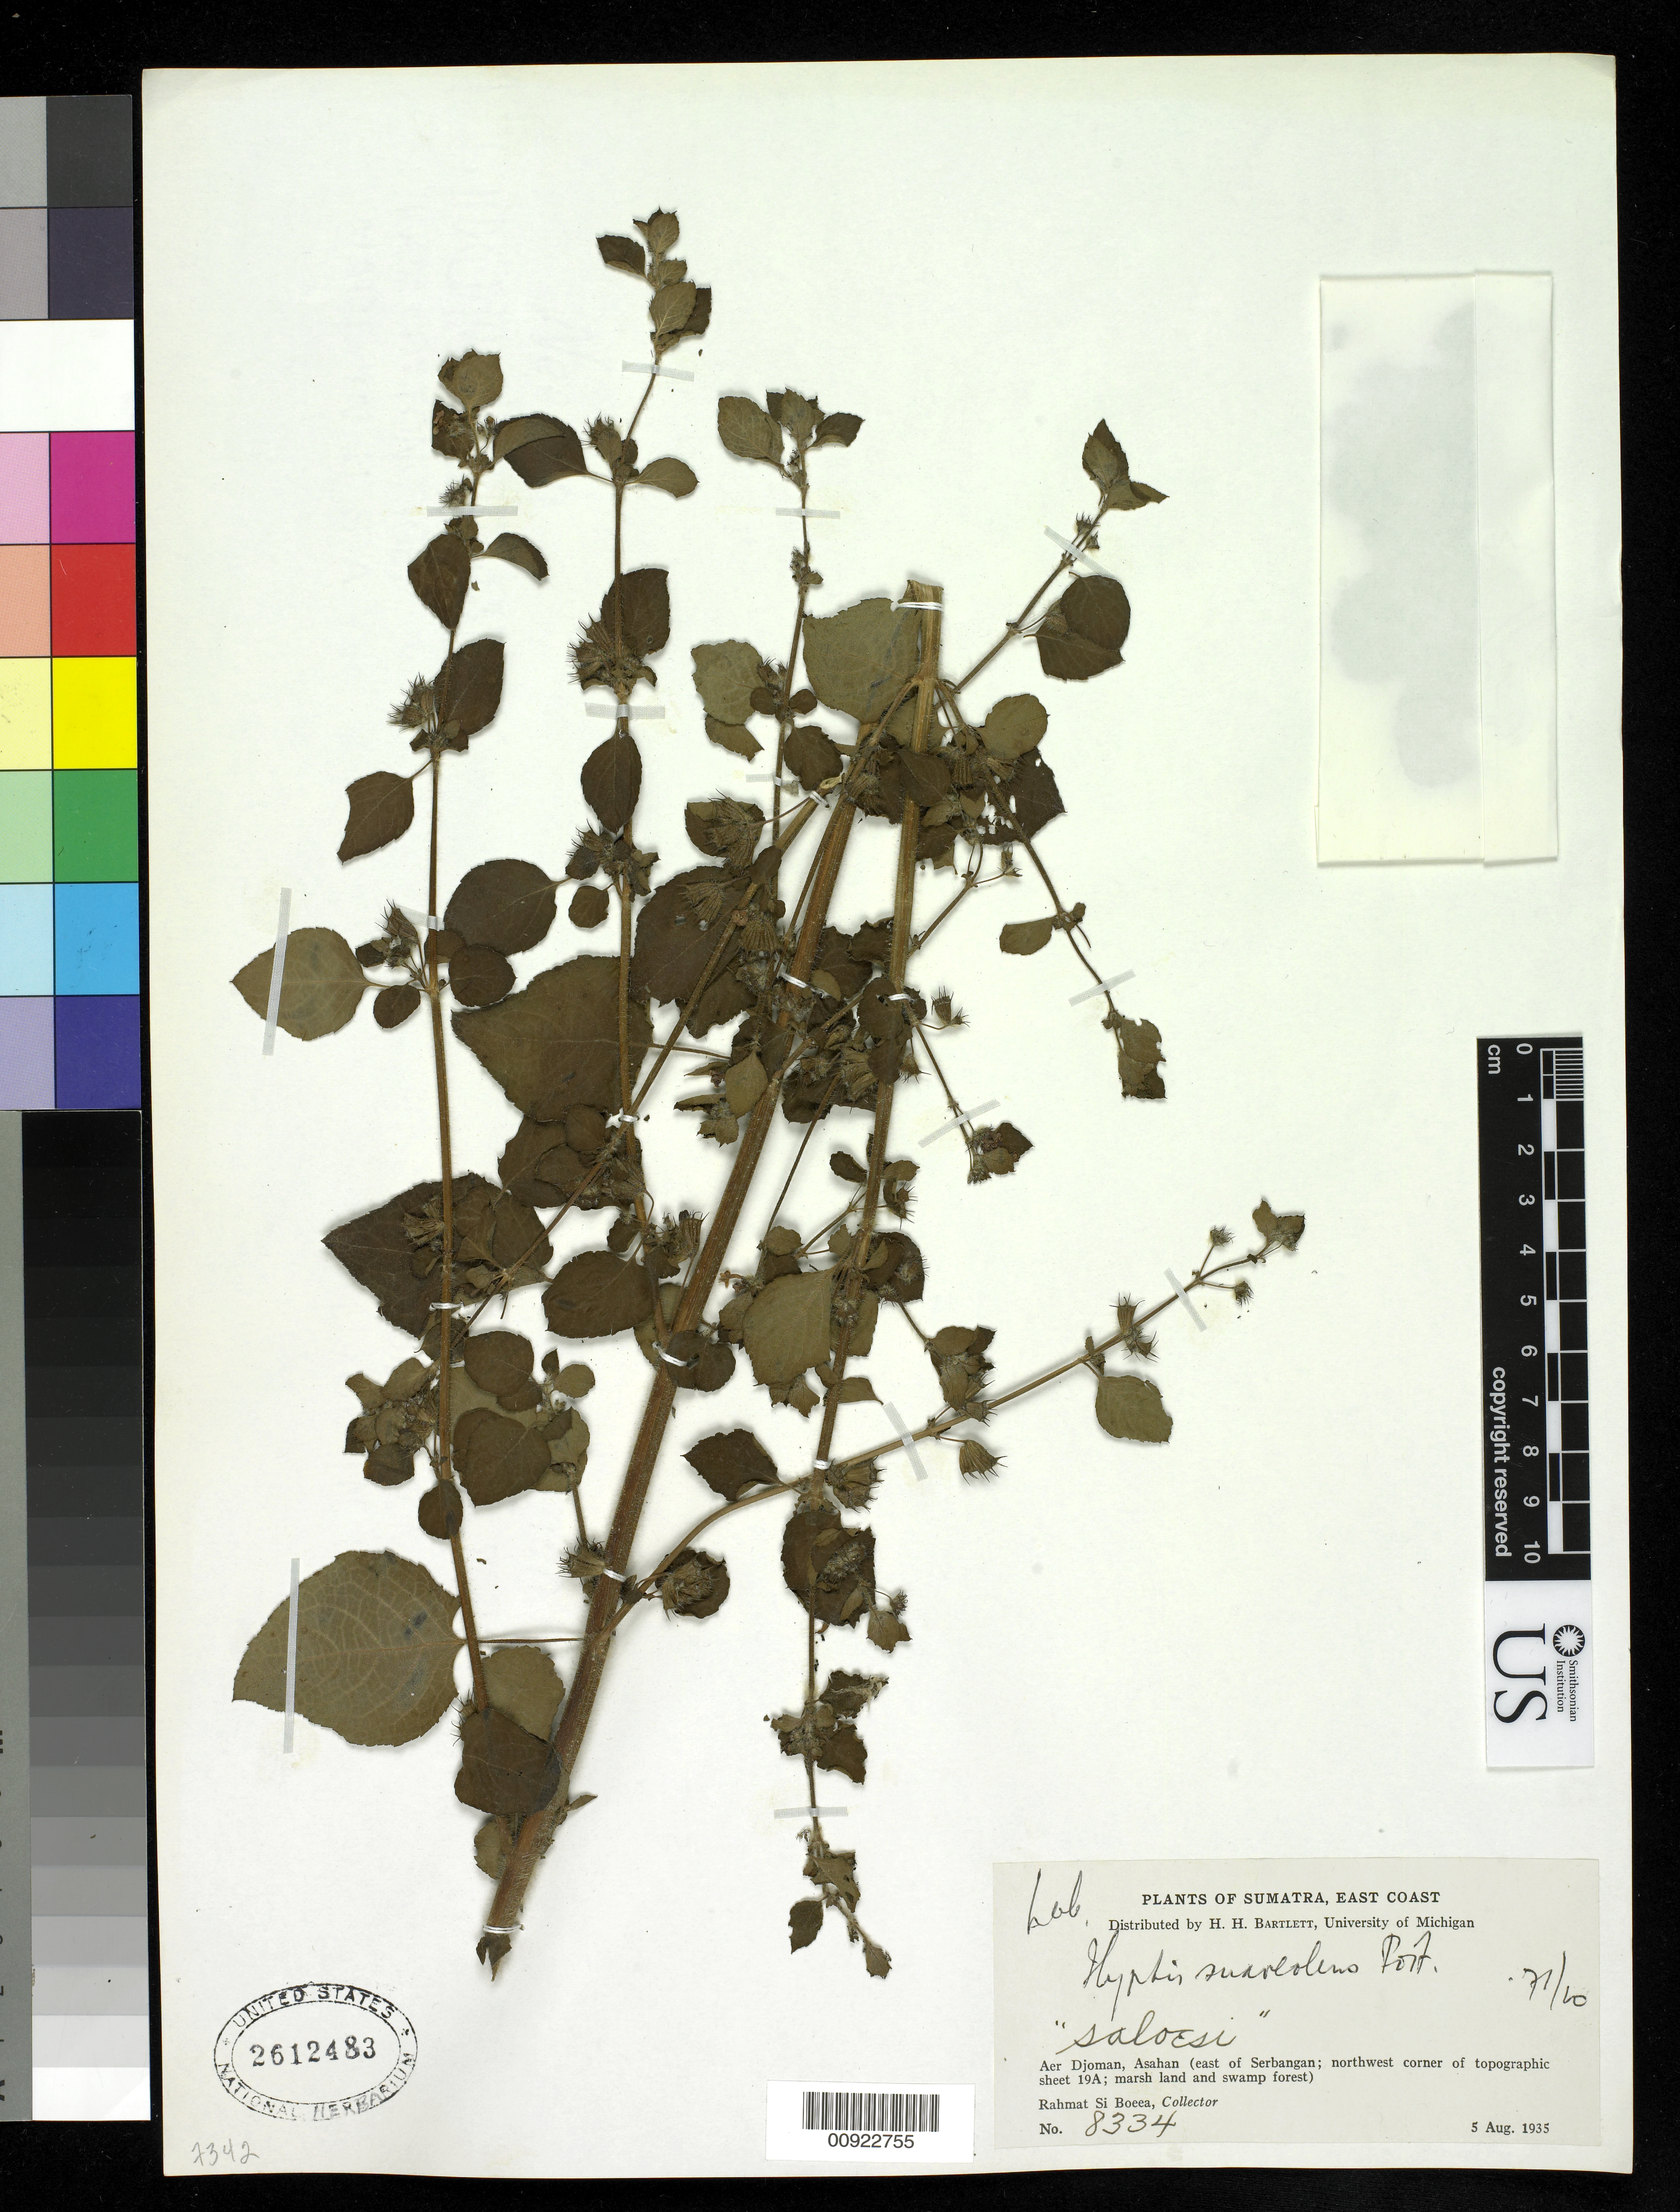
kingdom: Plantae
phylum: Tracheophyta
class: Magnoliopsida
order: Lamiales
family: Lamiaceae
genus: Mesosphaerum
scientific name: Mesosphaerum suaveolens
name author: (L.) Kuntze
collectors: Rahmat Si Boeea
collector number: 8334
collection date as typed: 05 Aug 1935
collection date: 1935-08-05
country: Indonesia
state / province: Sumatra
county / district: Aceh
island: Sumatra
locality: Aer Djoman, Asahan (E of Serbangan)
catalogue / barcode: US 2612483